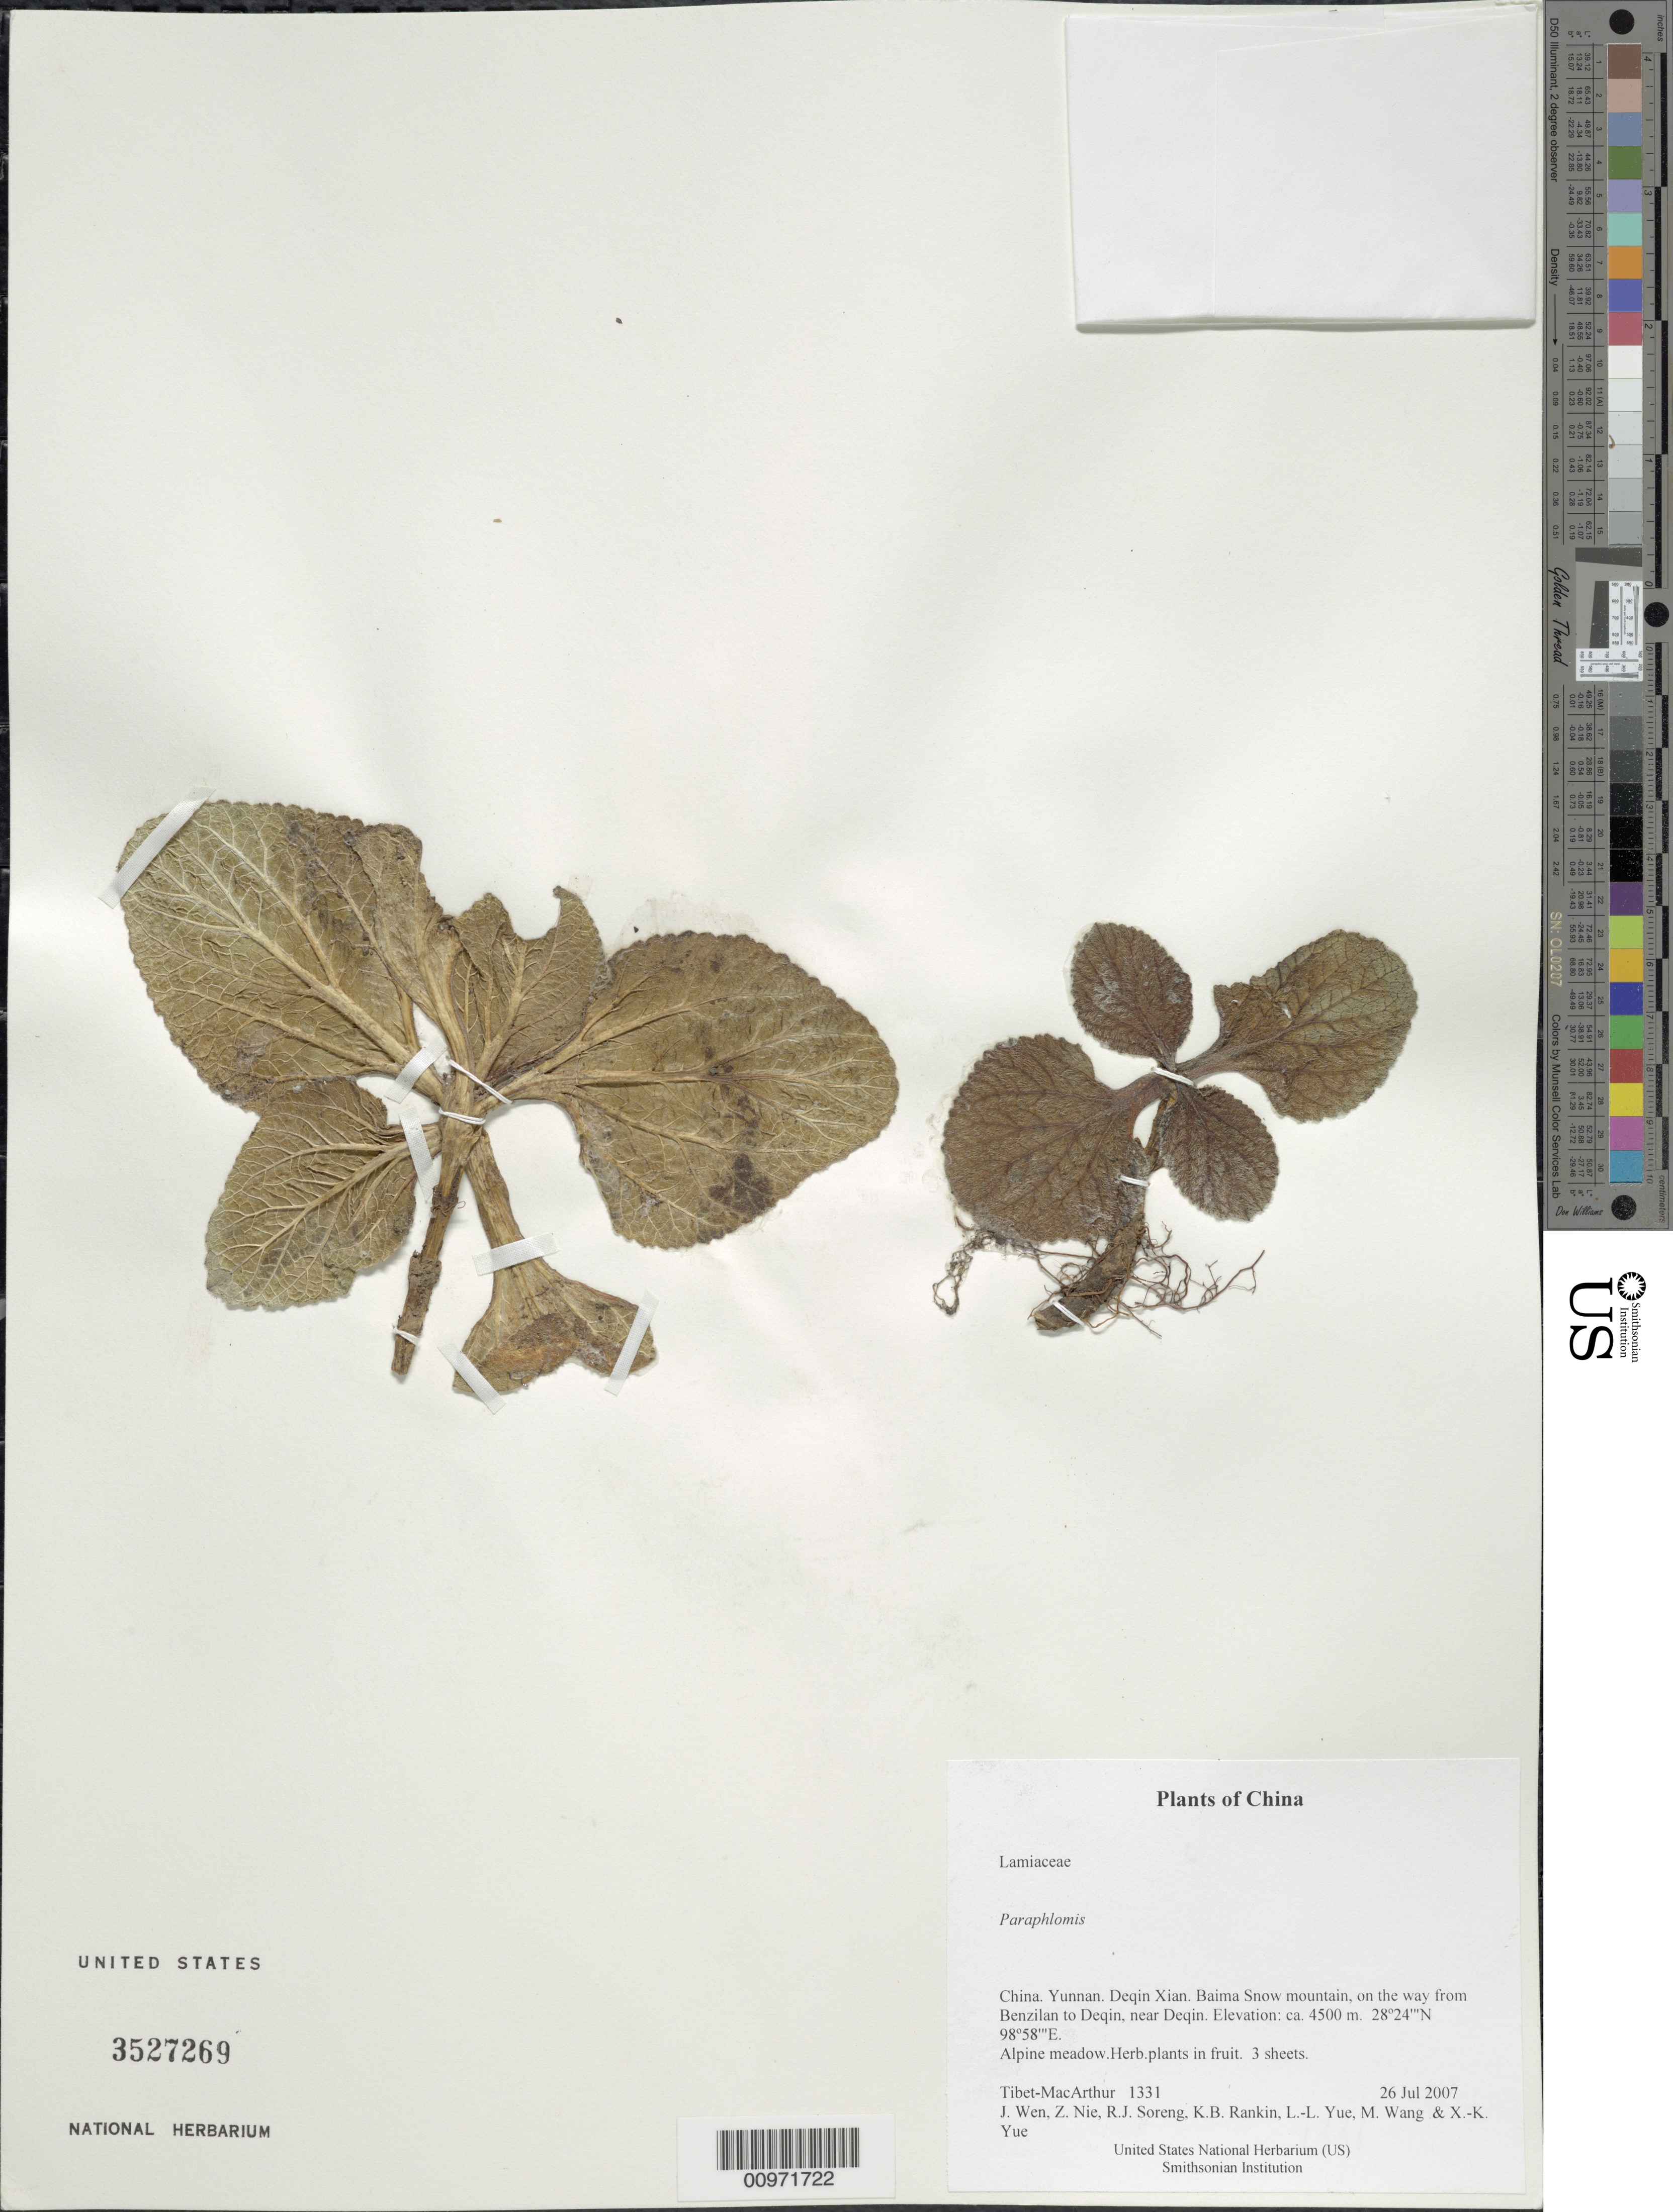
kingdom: Plantae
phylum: Tracheophyta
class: Magnoliopsida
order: Lamiales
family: Lamiaceae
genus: Paraphlomis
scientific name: Paraphlomis sp.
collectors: Tibet-MacArthur, J. Wen, Z. Nie, R. J. Soreng, K. Rankin, L. Yue, M. Wang & X. Yue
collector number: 1331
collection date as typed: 26 Jul 2007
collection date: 2007-07-26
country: China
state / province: Yunnan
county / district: Deqin Xian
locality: Baima Snow mountain, on the way from Benzilan to Deqin, near Deqin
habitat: Alpine meadow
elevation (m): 4500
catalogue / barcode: US 3527269